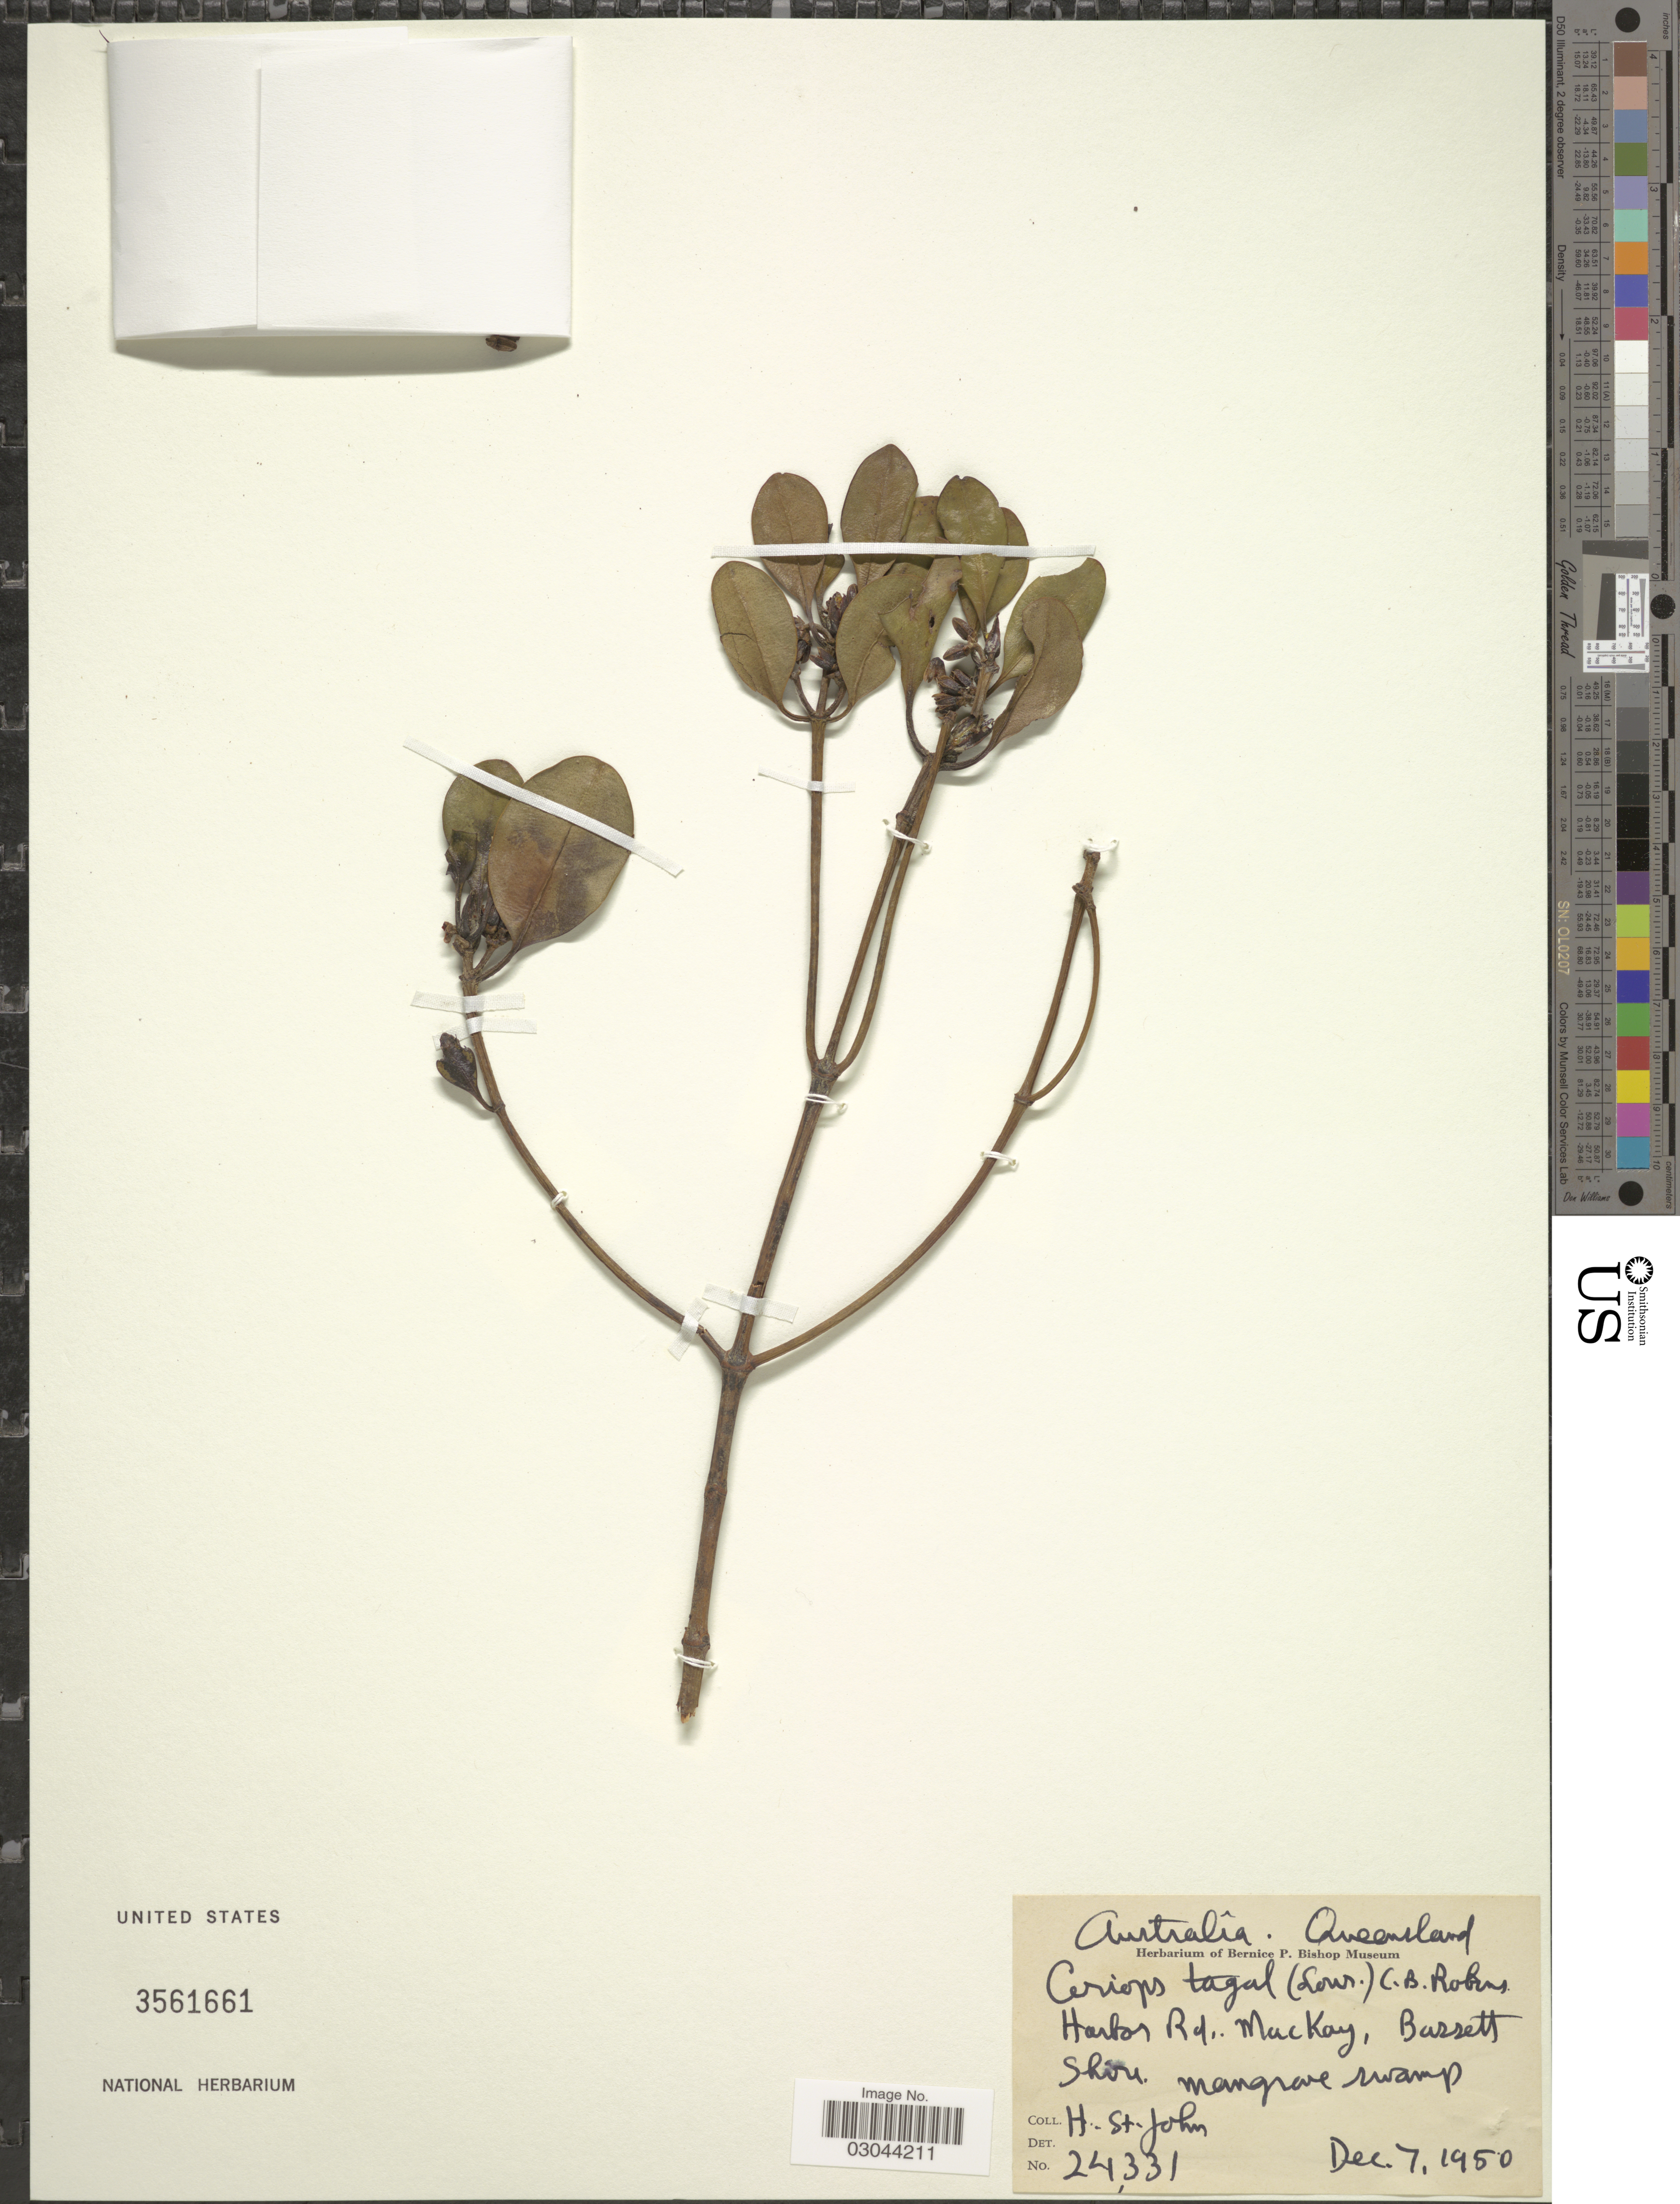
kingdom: Plantae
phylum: Tracheophyta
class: Magnoliopsida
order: Malpighiales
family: Rhizophoraceae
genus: Ceriops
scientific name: Ceriops tagal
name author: (Perr.) C.B. Rob.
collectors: H. St. John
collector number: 24331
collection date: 1950-12-07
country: Australia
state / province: Queensland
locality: Harbor Rd., Mackay, Bassett Shire. Mangrove Swamp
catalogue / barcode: US 3561661